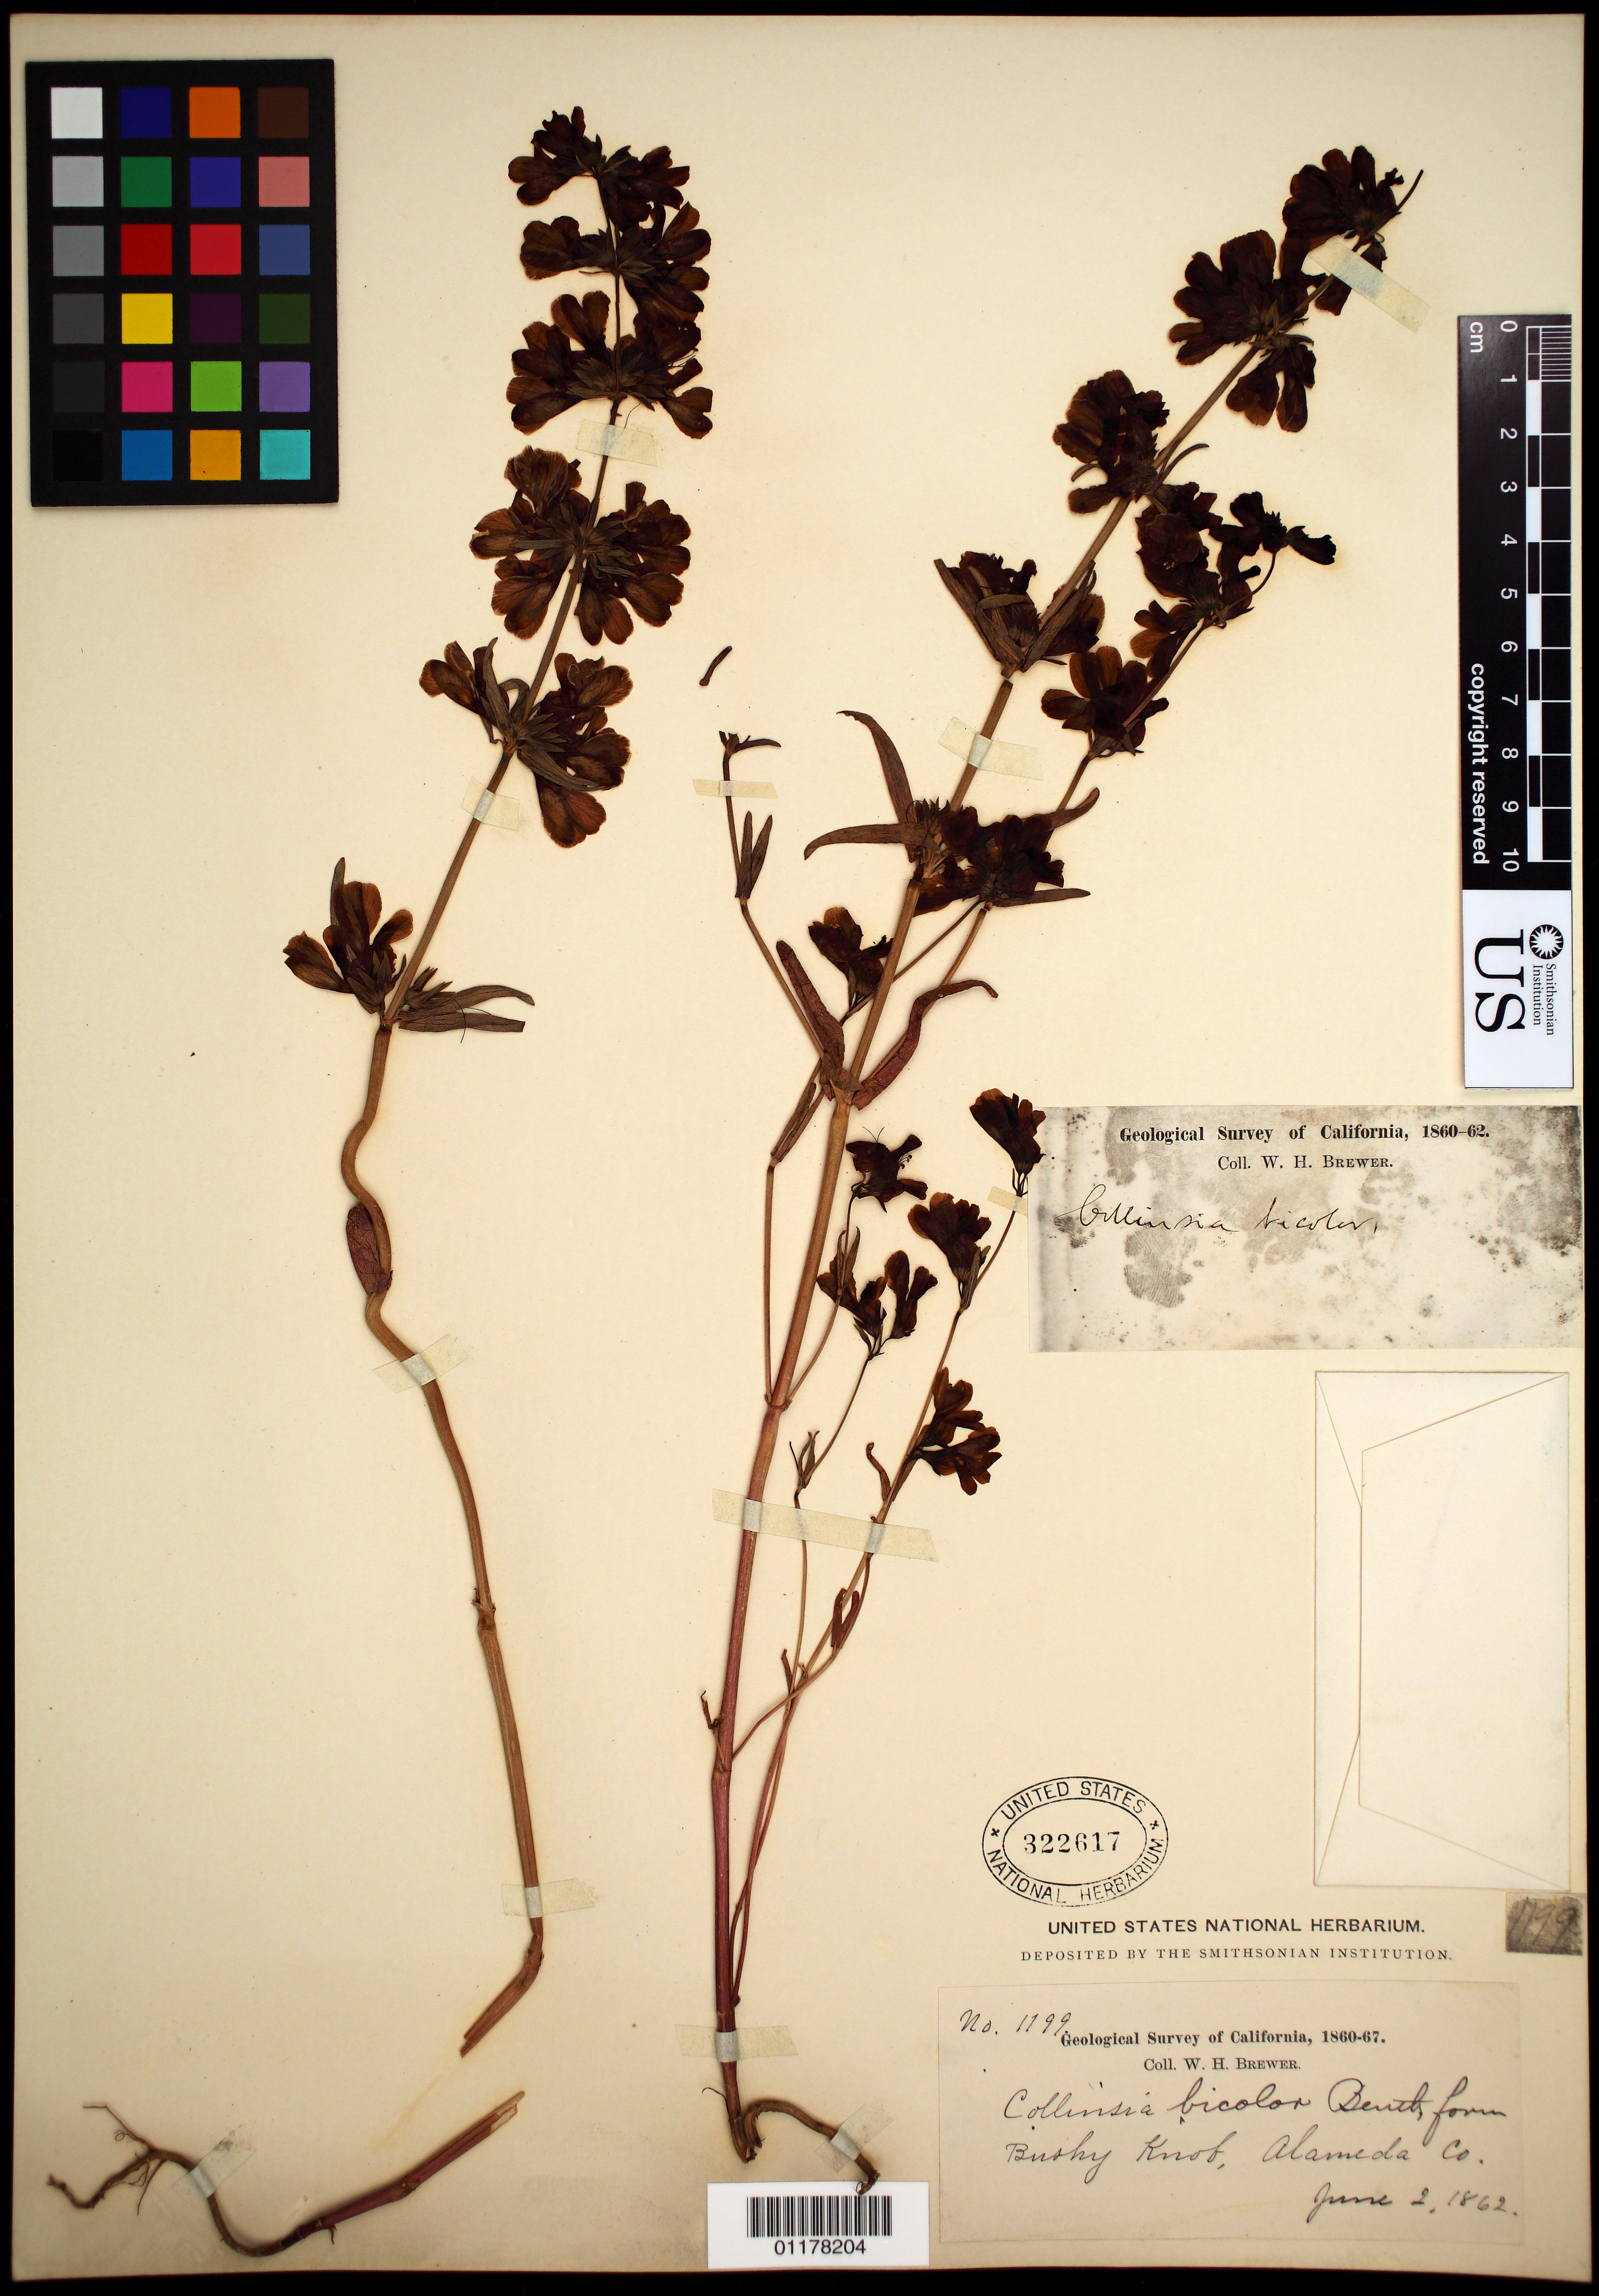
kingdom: Plantae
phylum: Tracheophyta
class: Magnoliopsida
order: Lamiales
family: Plantaginaceae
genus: Collinsia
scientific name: Collinsia bicolor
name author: Raf.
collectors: W. H. Brewer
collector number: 1199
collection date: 1862-06-02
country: United States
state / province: California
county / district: Alameda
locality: Bushy Knob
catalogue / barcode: US 322617